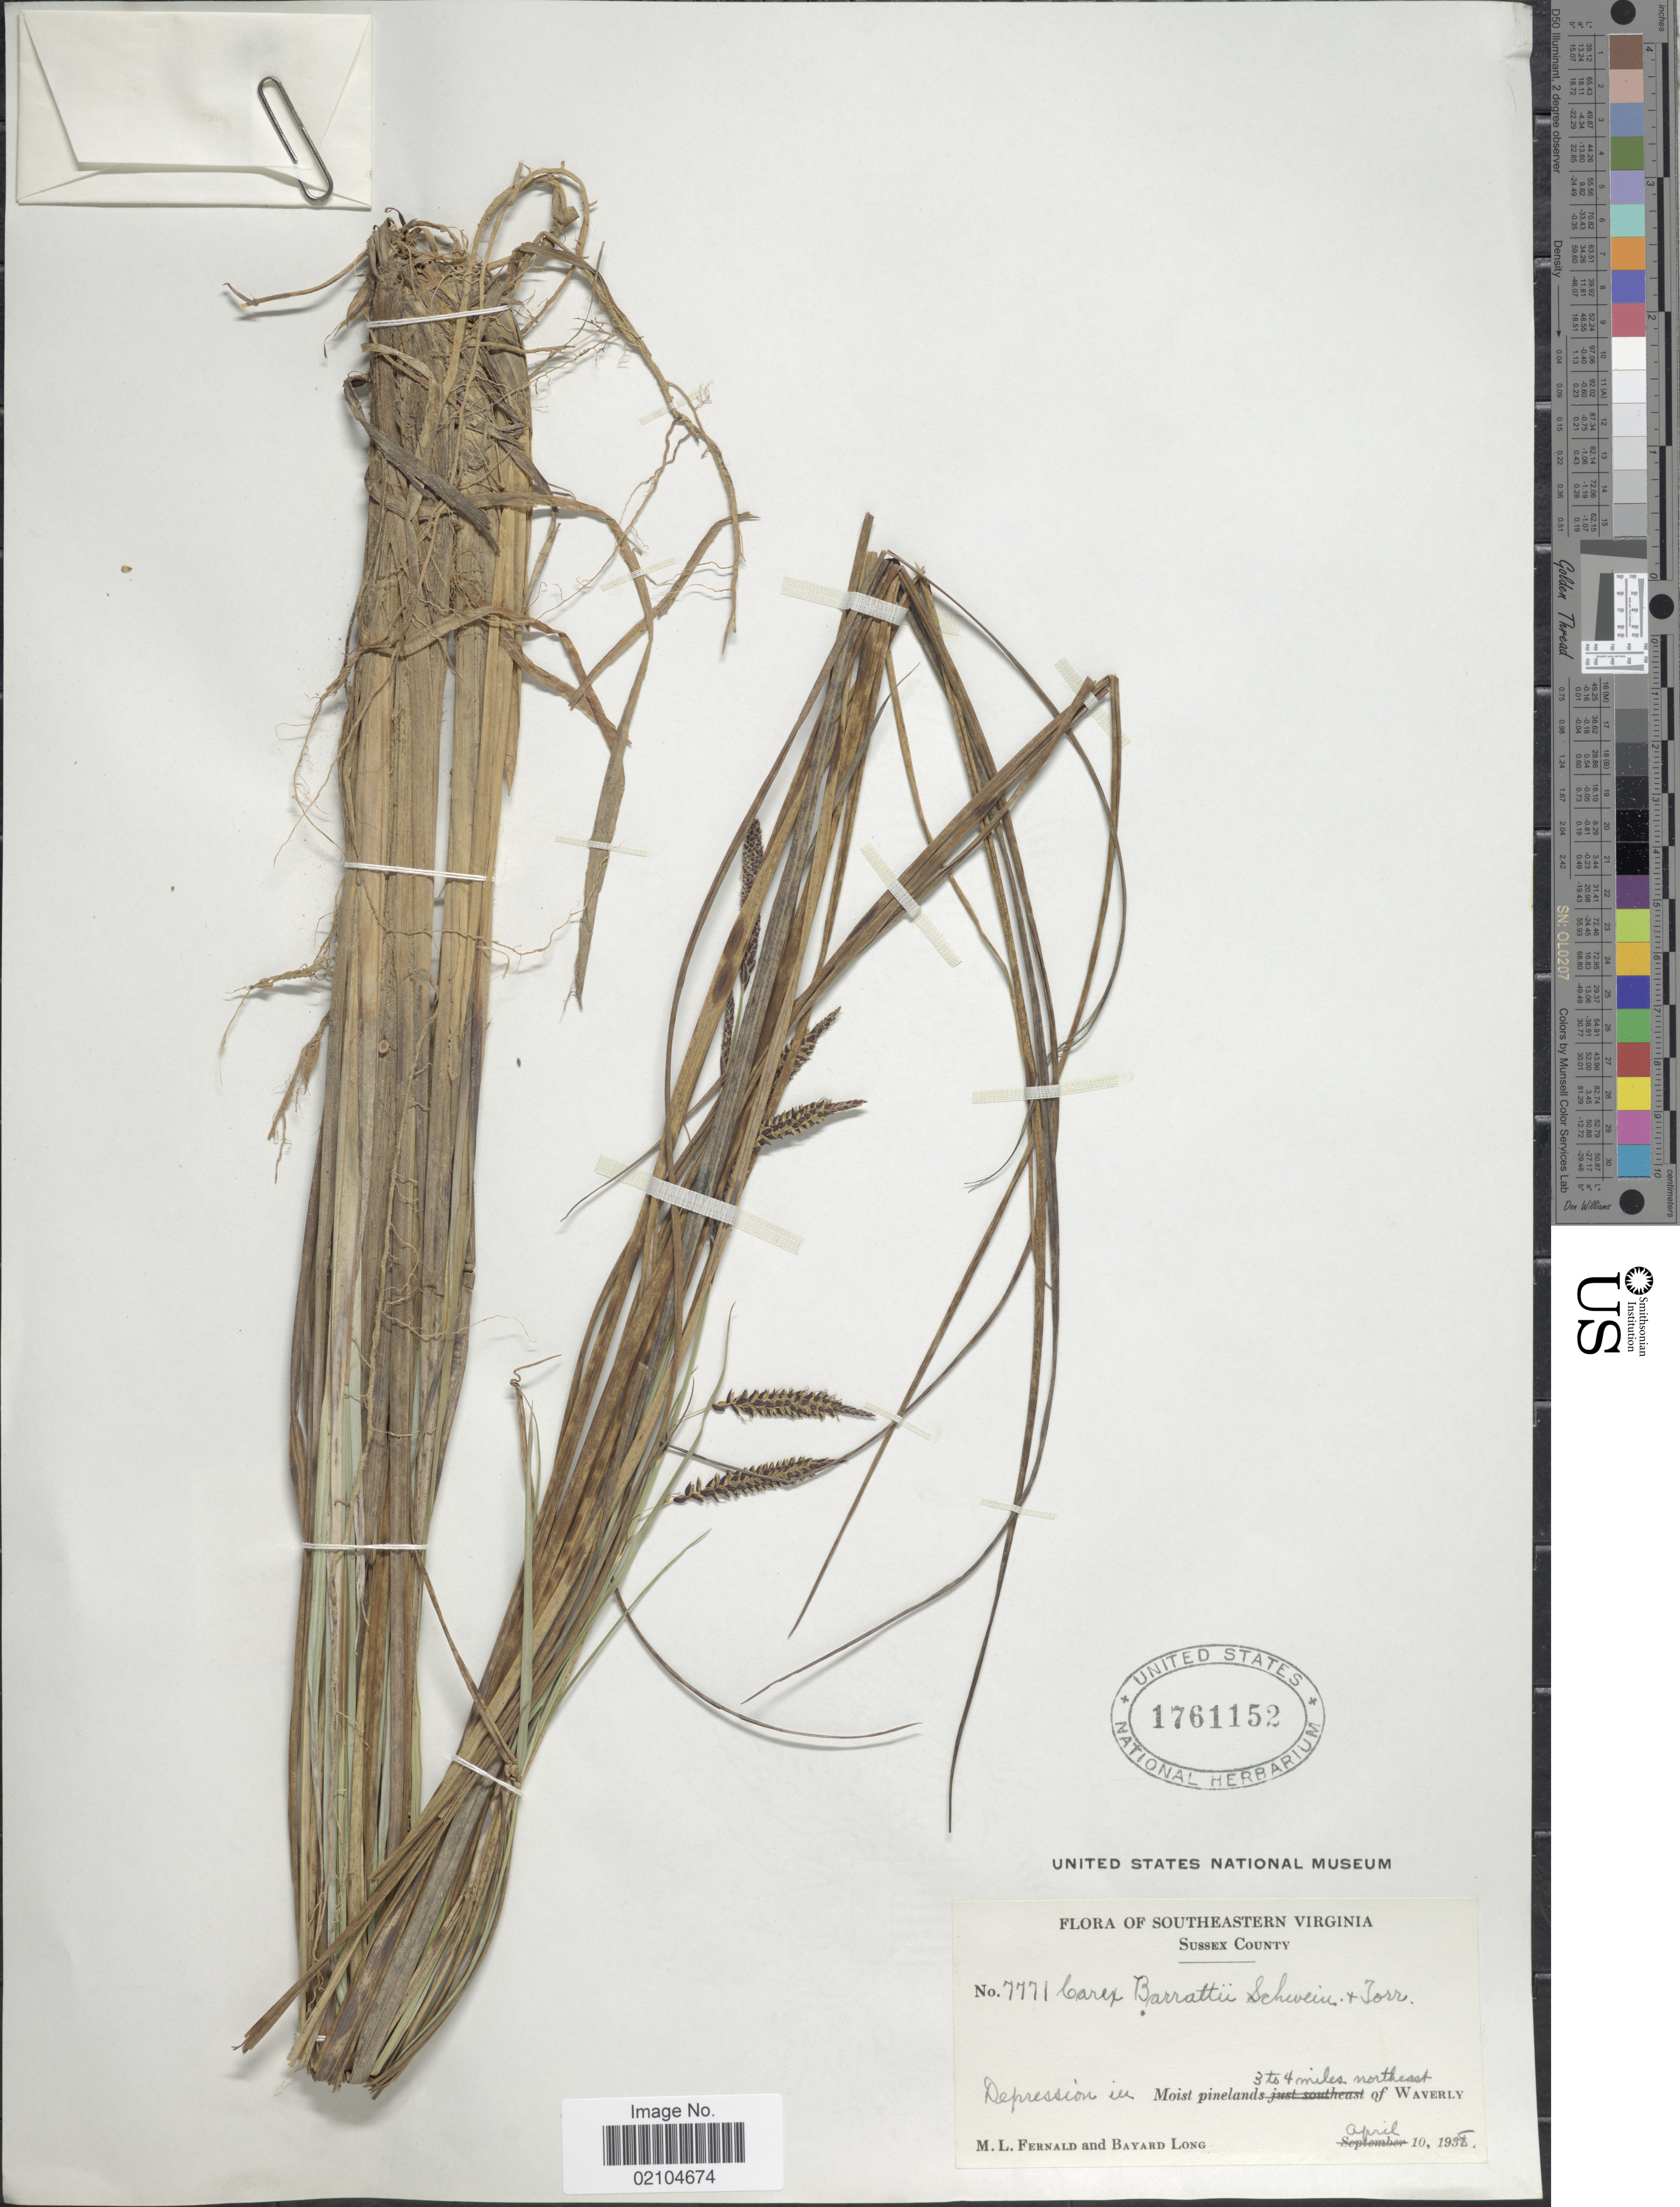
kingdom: Plantae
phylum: Tracheophyta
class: Liliopsida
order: Poales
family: Cyperaceae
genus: Carex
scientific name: Carex barrattii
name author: Torr. ex Schwein.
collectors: M. L. Fernald & B. Long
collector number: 7771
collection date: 1938-04-10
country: United States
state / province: Virginia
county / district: Sussex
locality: Southeastern Virginia, Sussex County, Moist pinelands, 3 to 4 miles northeasr of Waverly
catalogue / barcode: US 1761152